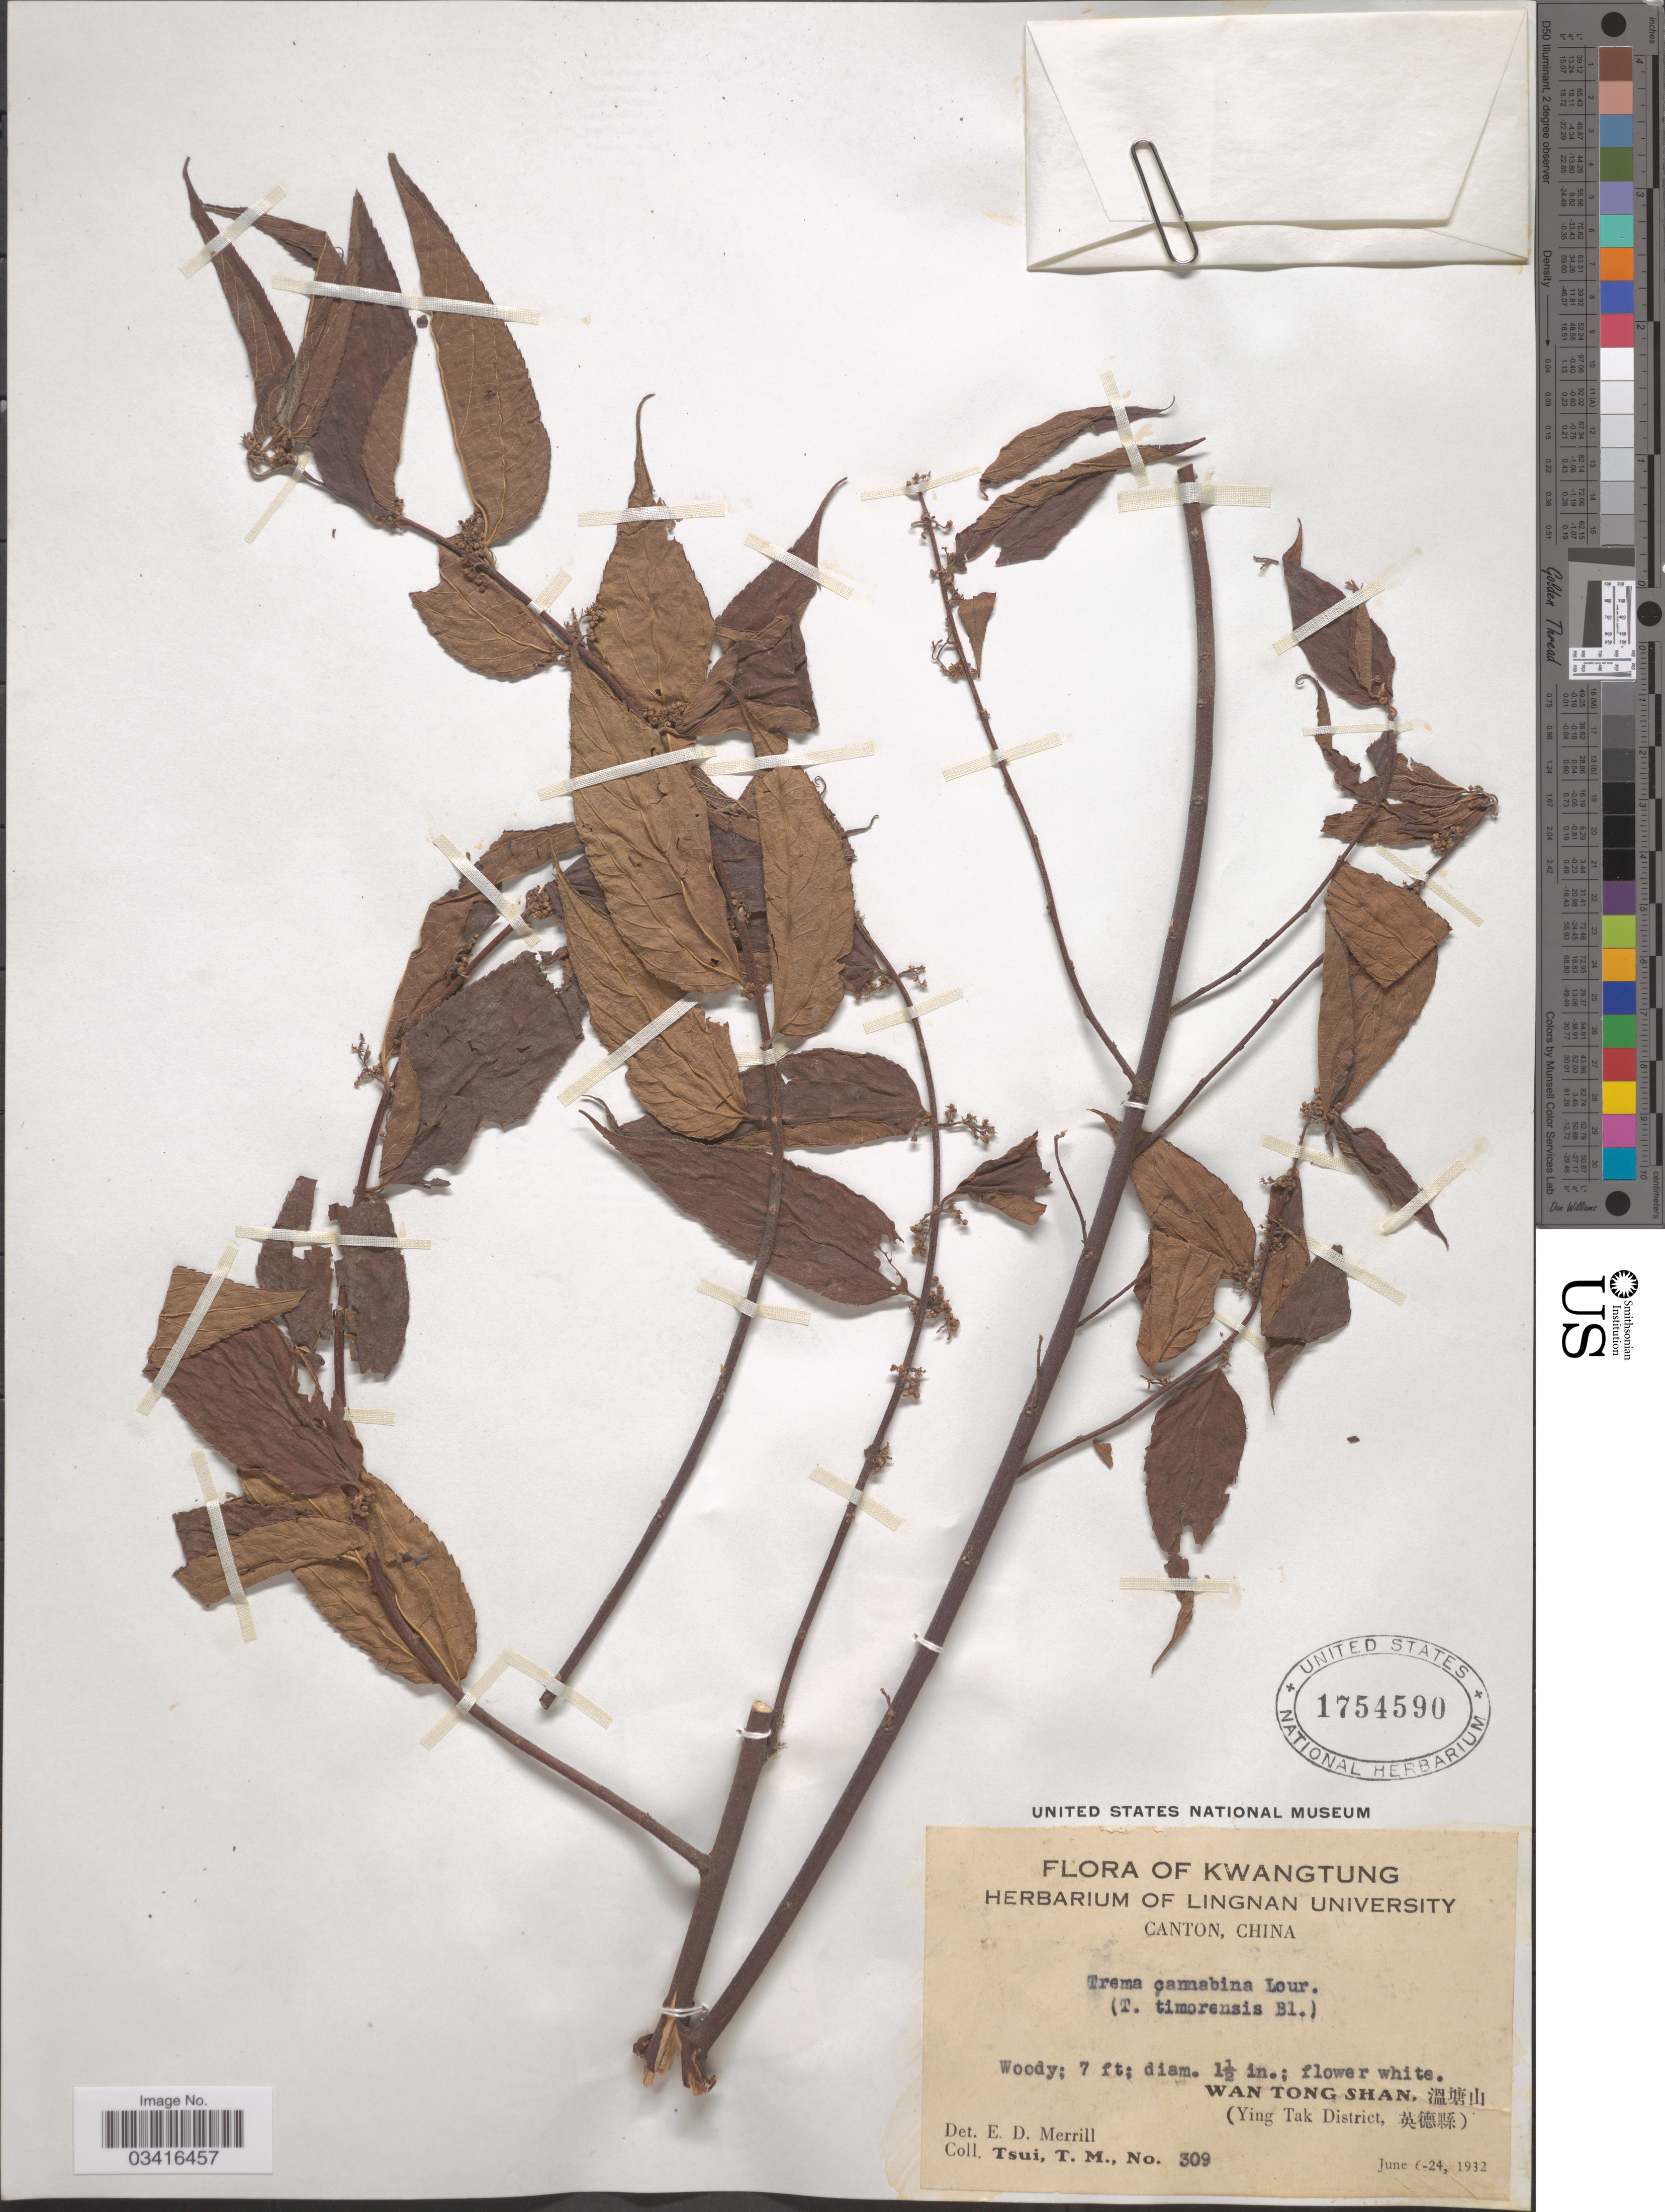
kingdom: Plantae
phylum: Tracheophyta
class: Magnoliopsida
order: Rosales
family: Cannabaceae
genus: Trema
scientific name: Trema cannabina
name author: Lour.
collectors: T. Tsui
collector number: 309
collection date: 1932-06-06/1932-06-24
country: China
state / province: Guangdong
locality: Kwangtung. Canton. Wan Tong Shan, X. (Ying Tak District, X).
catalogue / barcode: US 1754590